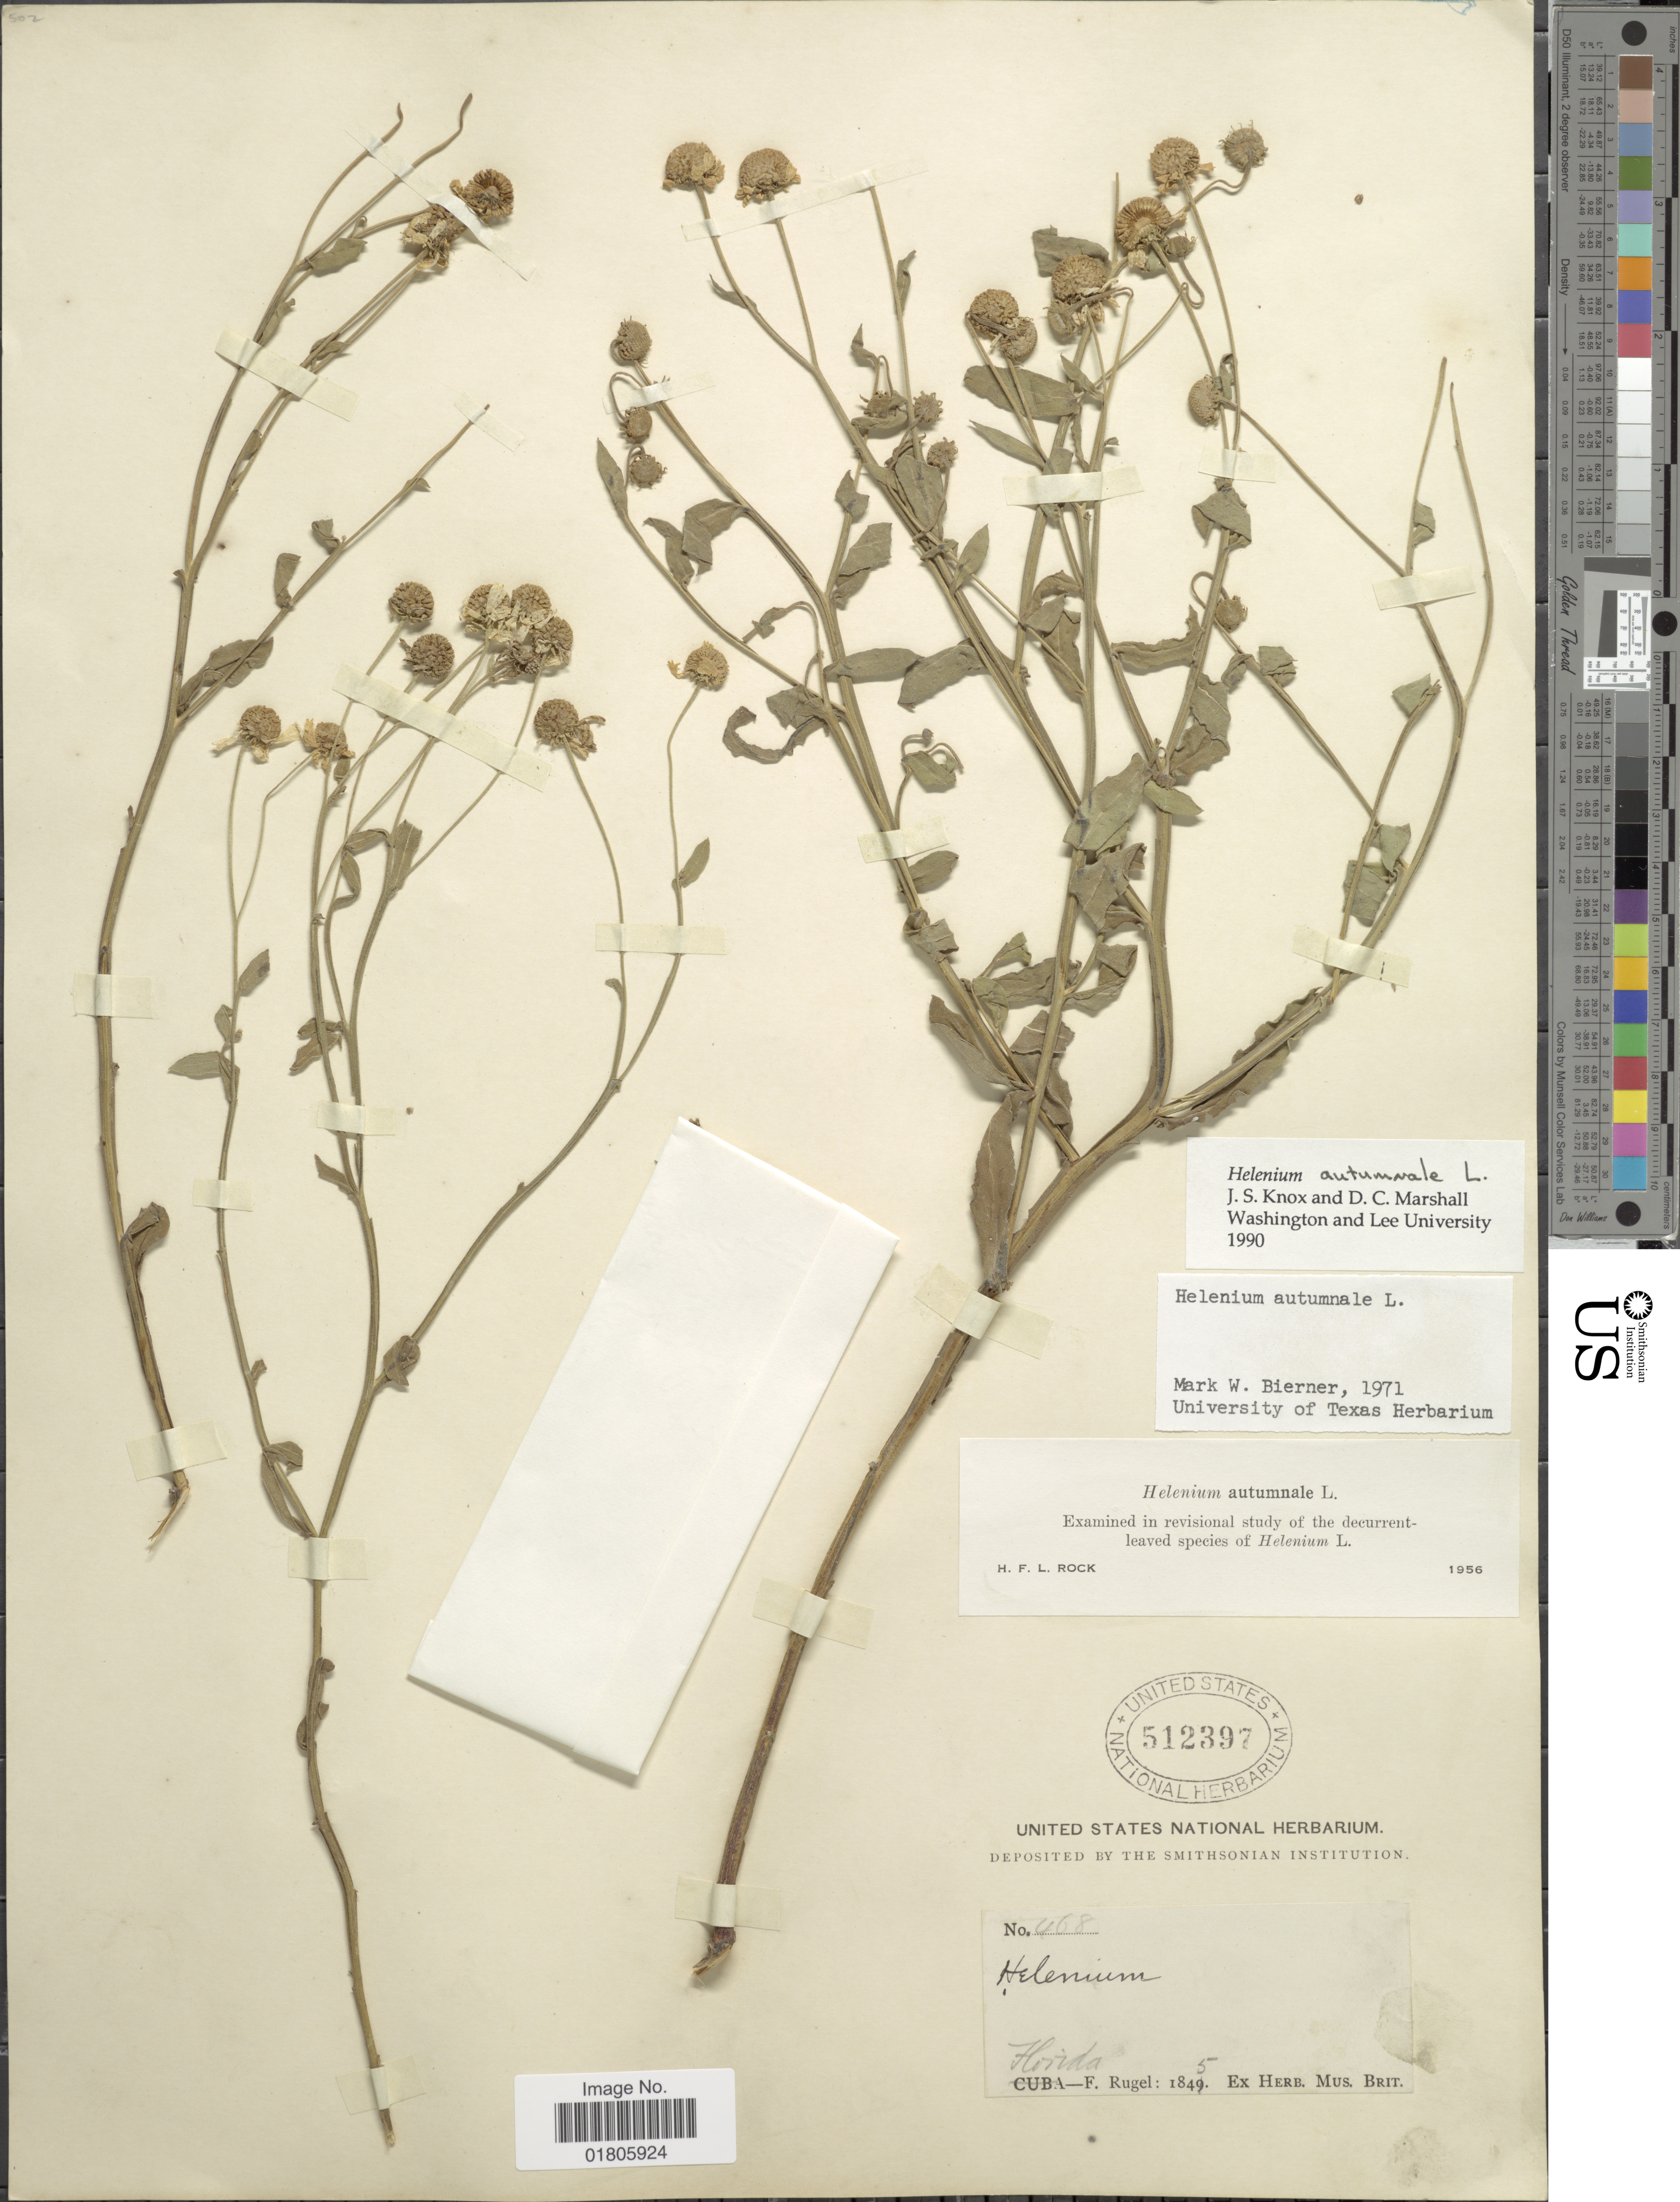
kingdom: Plantae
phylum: Tracheophyta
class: Magnoliopsida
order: Asterales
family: Asteraceae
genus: Helenium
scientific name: Helenium autumnale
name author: L.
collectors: F. Rugel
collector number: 468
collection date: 1845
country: United States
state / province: Florida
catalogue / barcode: US 512397